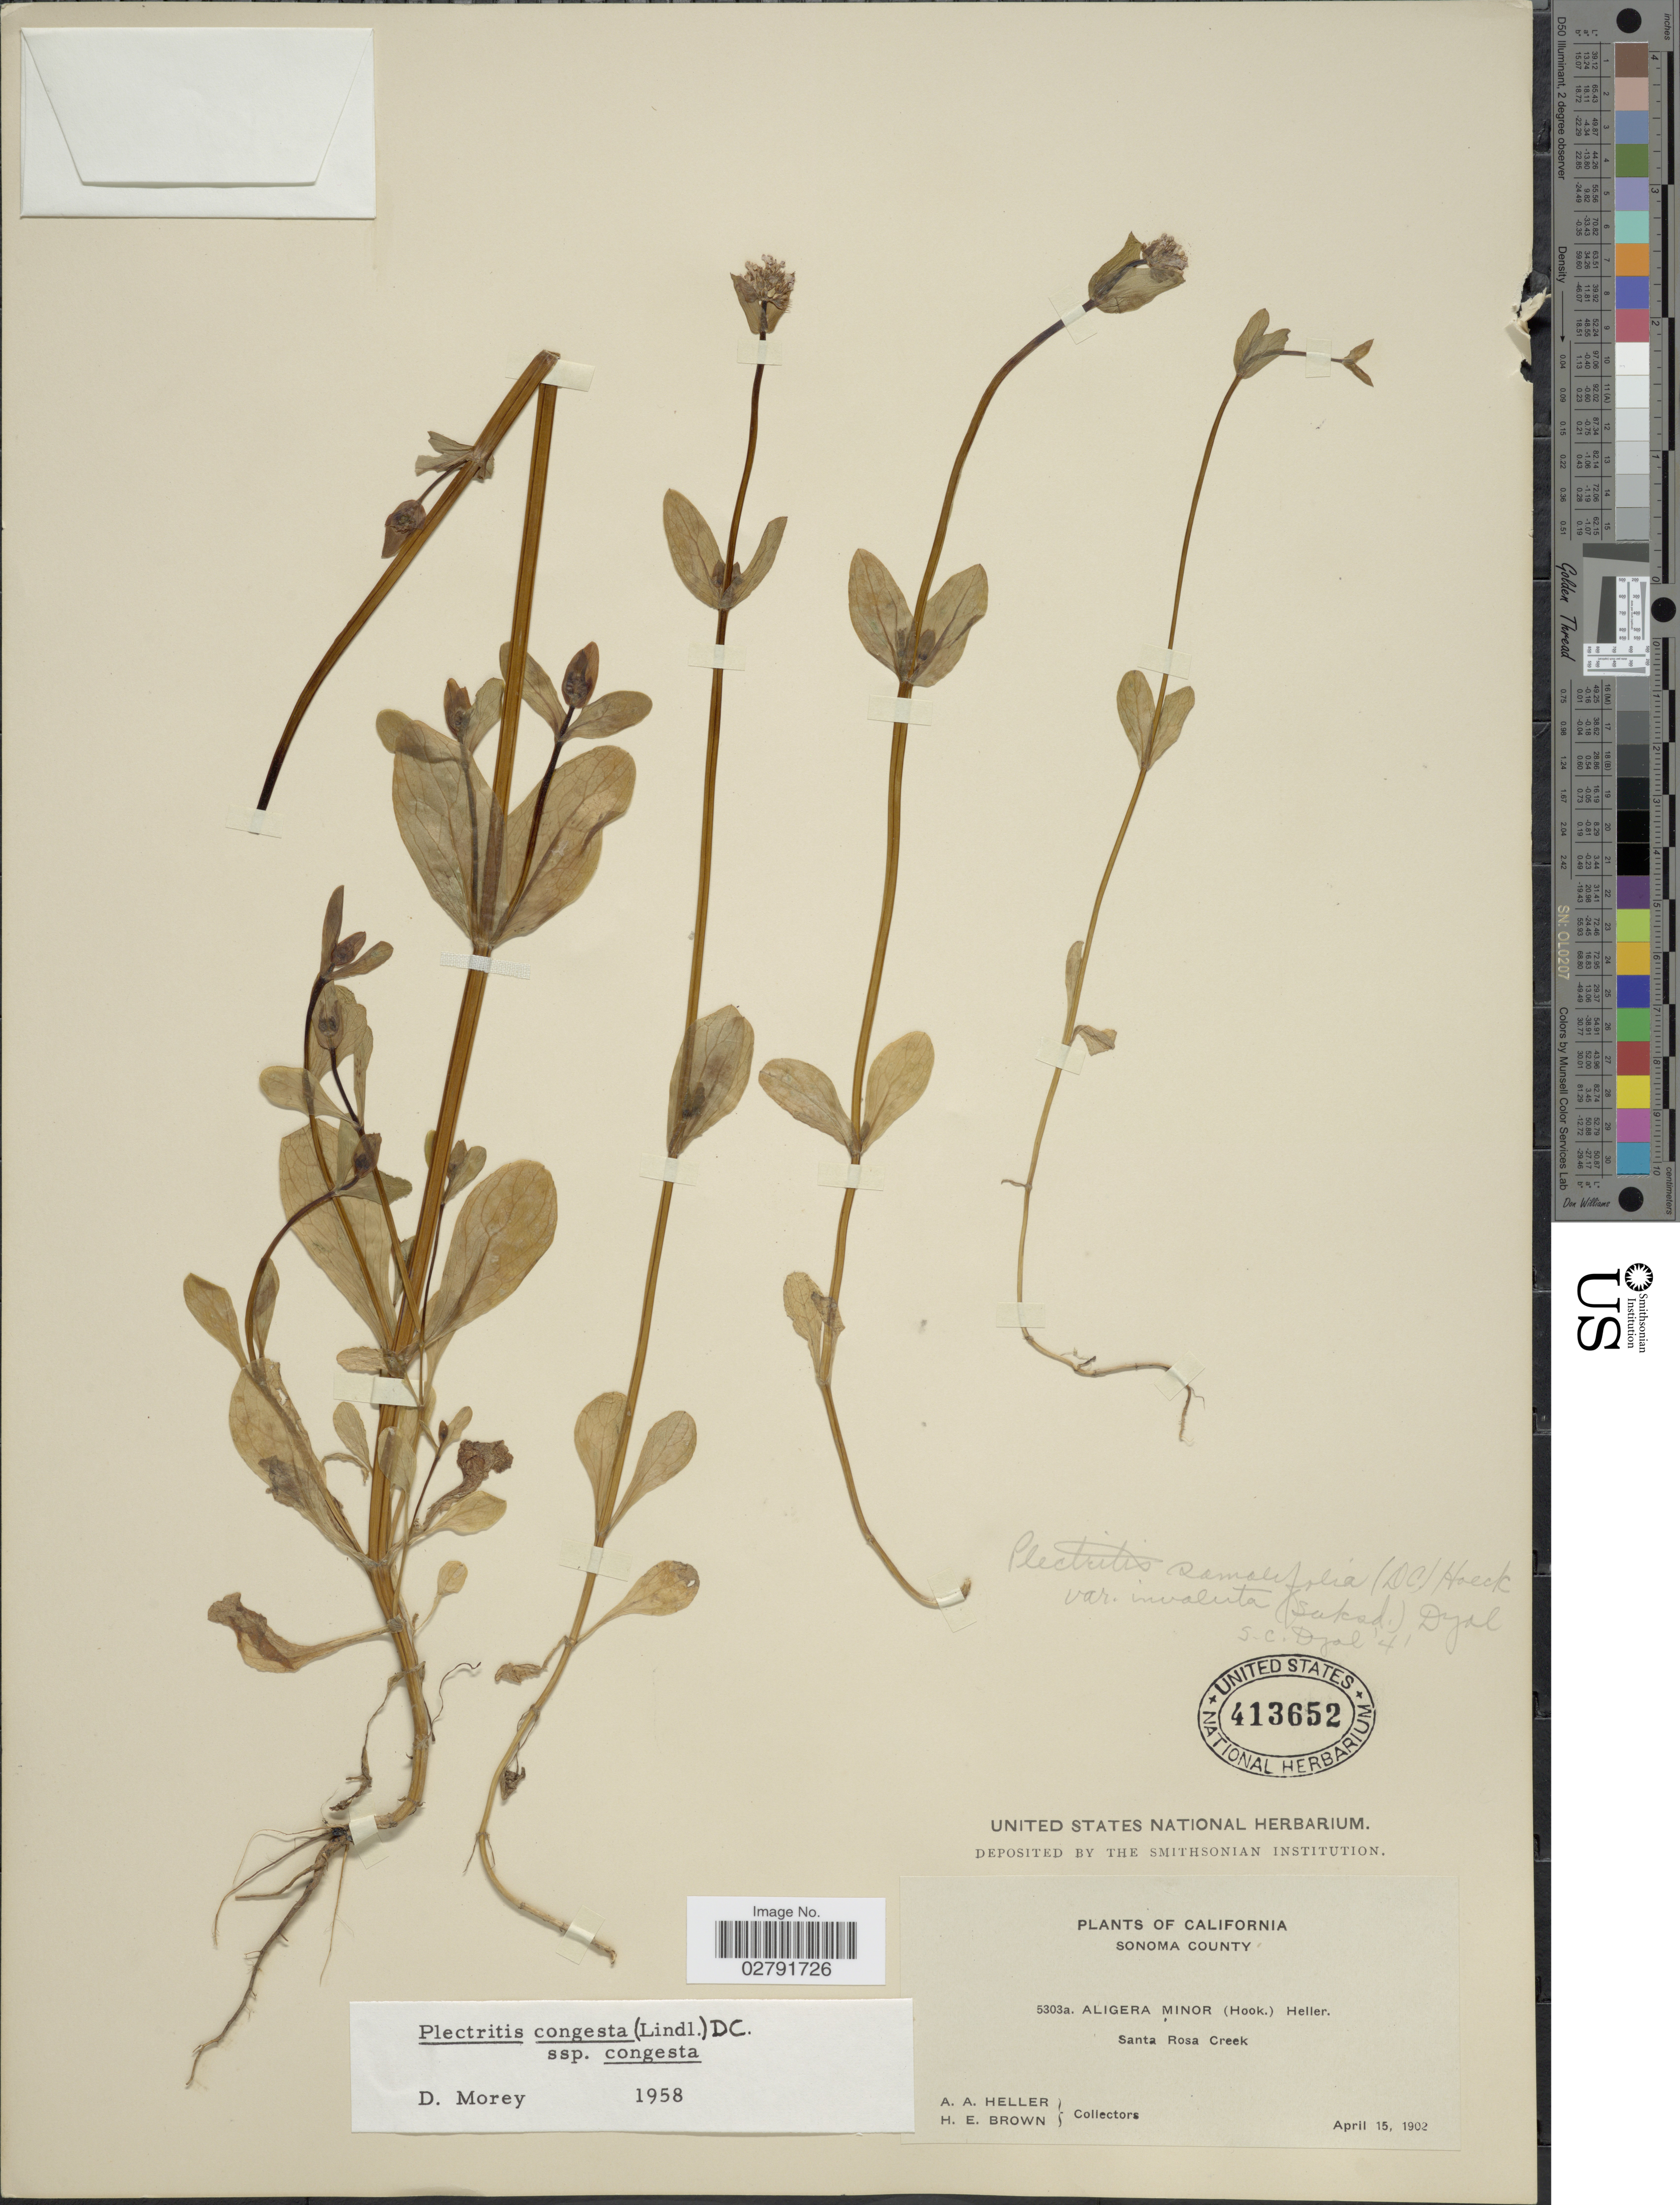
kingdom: Plantae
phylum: Tracheophyta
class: Magnoliopsida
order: Dipsacales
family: Caprifoliaceae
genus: Plectritis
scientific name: Plectritis congesta subsp. congesta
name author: (Lindl.) DC.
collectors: A. A. Heller & H. E. Brown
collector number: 5303a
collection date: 1902-04-15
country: United States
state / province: California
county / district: Sonoma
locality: Sonoma County. Santa Rosa Creek.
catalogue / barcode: US 413652